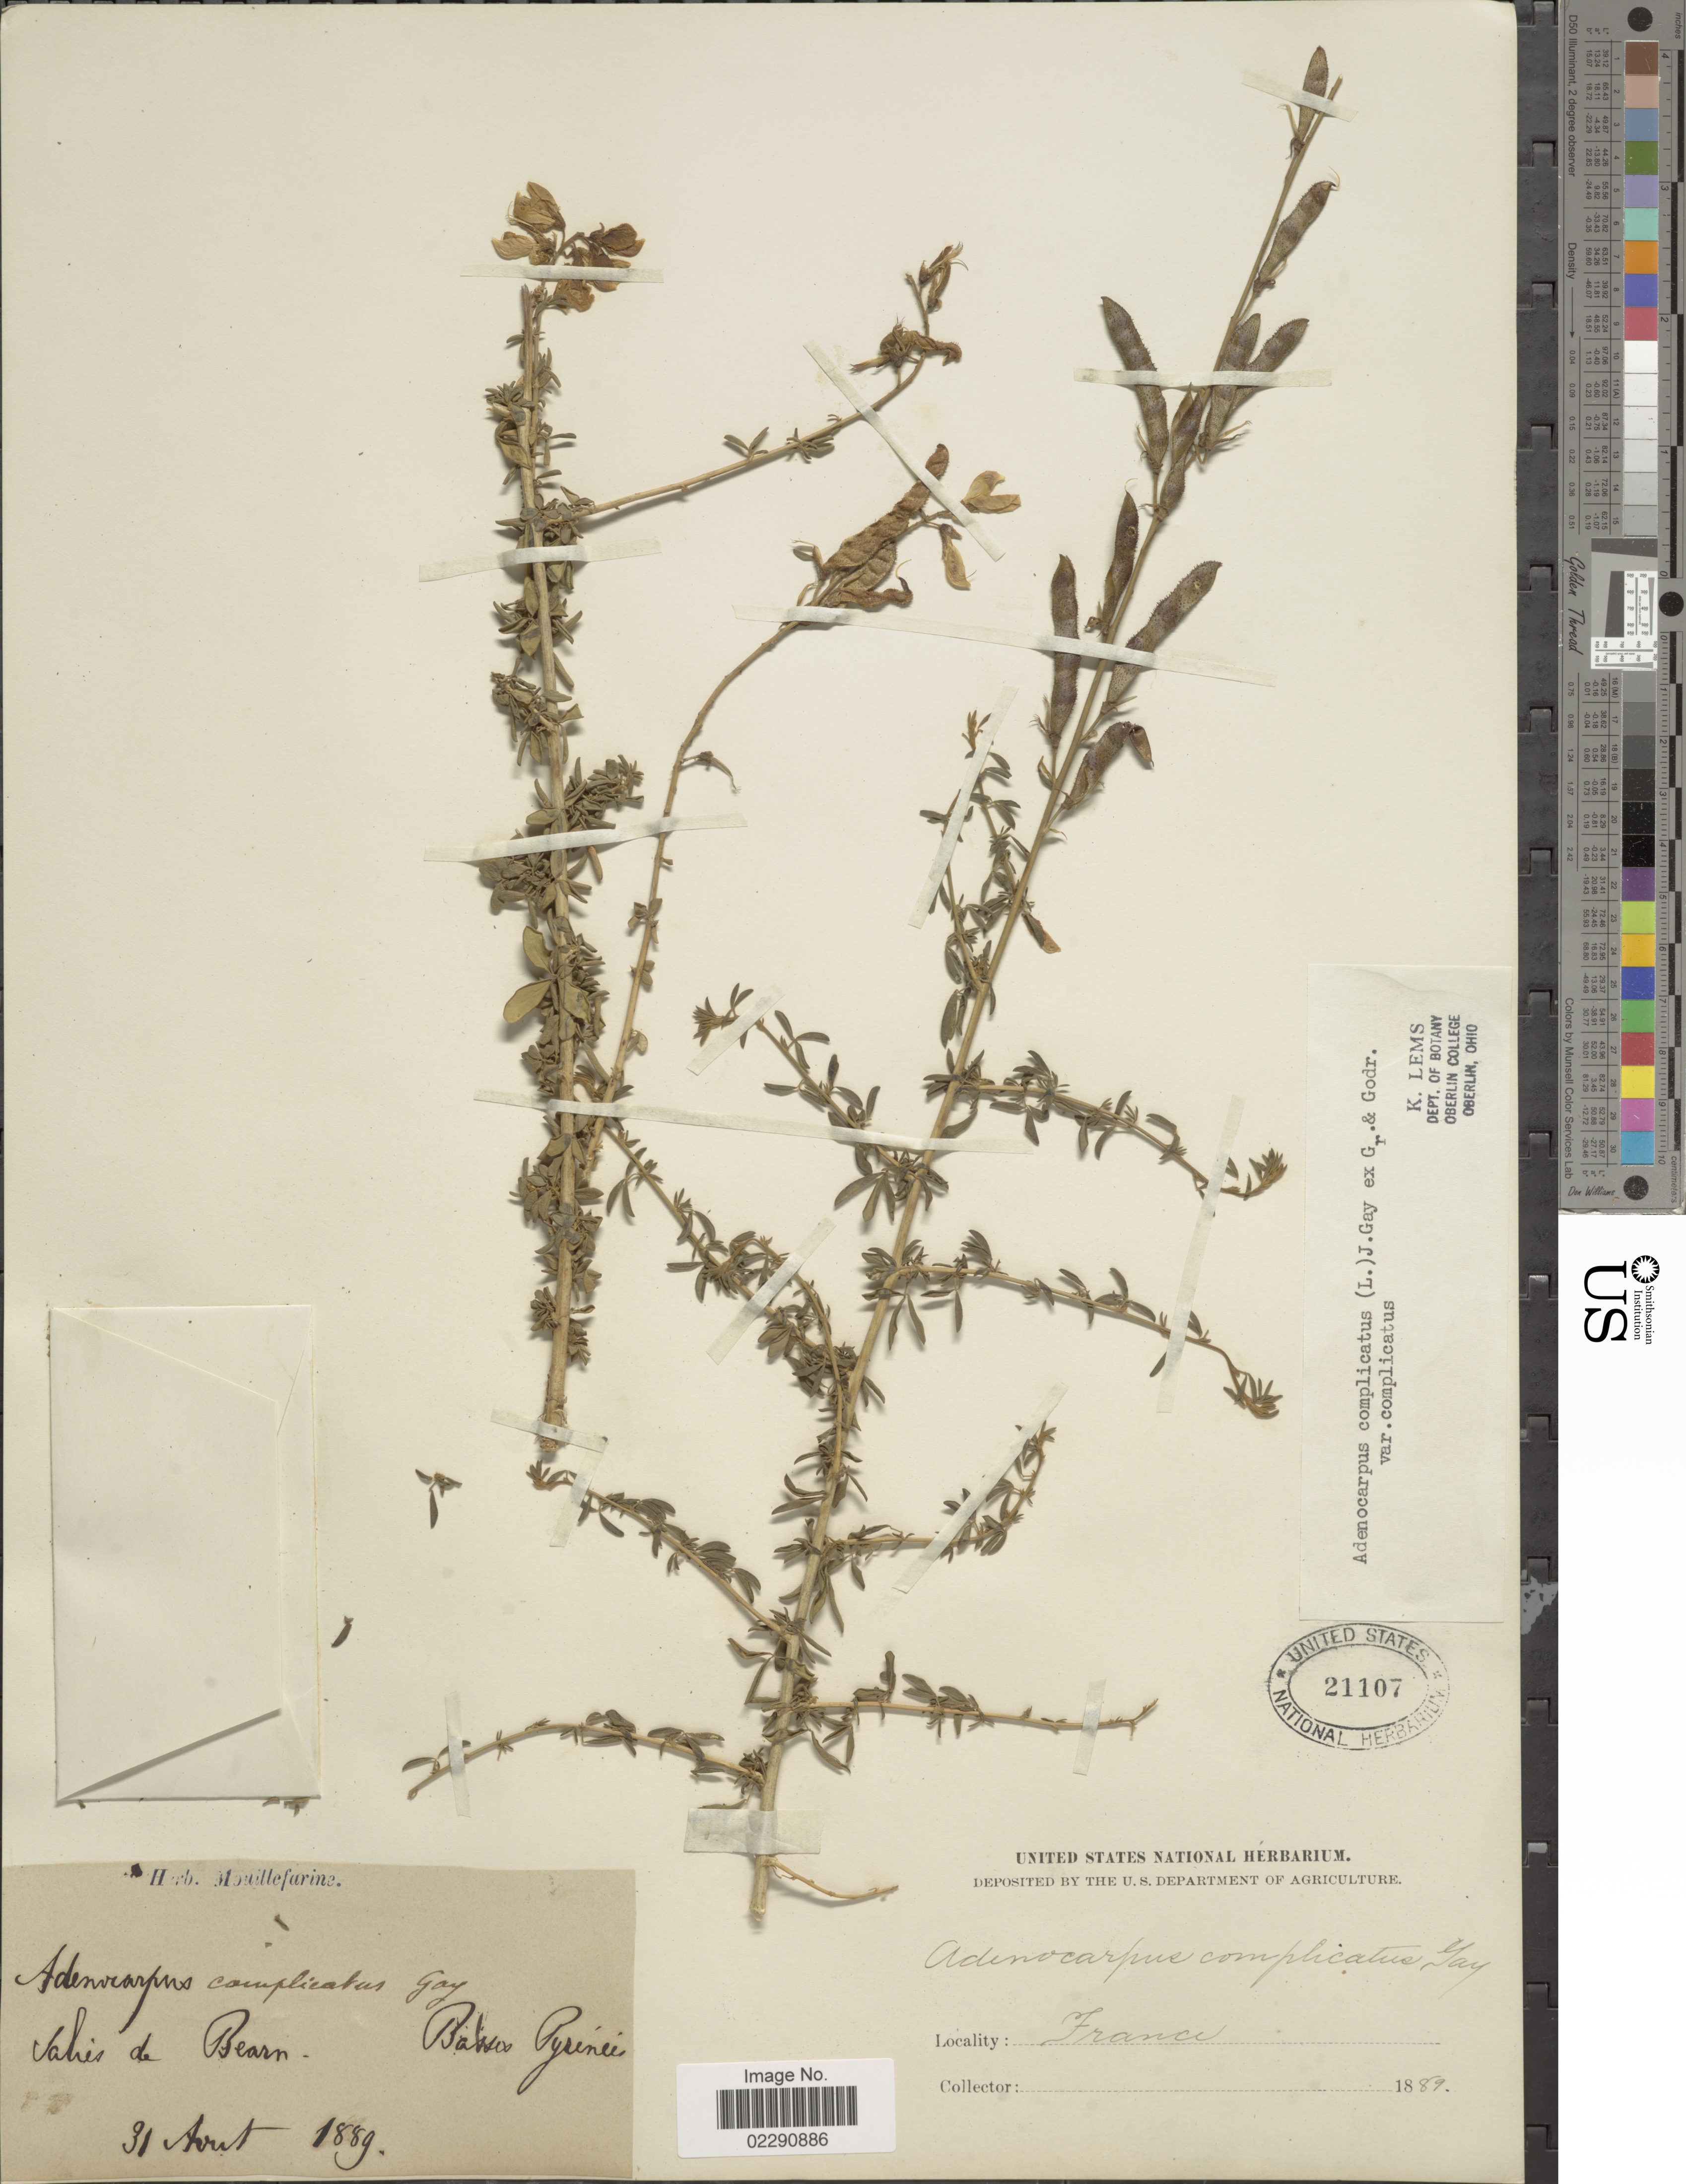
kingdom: Plantae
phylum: Tracheophyta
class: Magnoliopsida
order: Fabales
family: Fabaceae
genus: Adenocarpus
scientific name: Adenocarpus complicatus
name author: J. Gay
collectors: ex herb. Mouillefarine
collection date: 1889-08-31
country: France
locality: Valies de Bearn, Basses Pyrenees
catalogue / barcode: US 21107